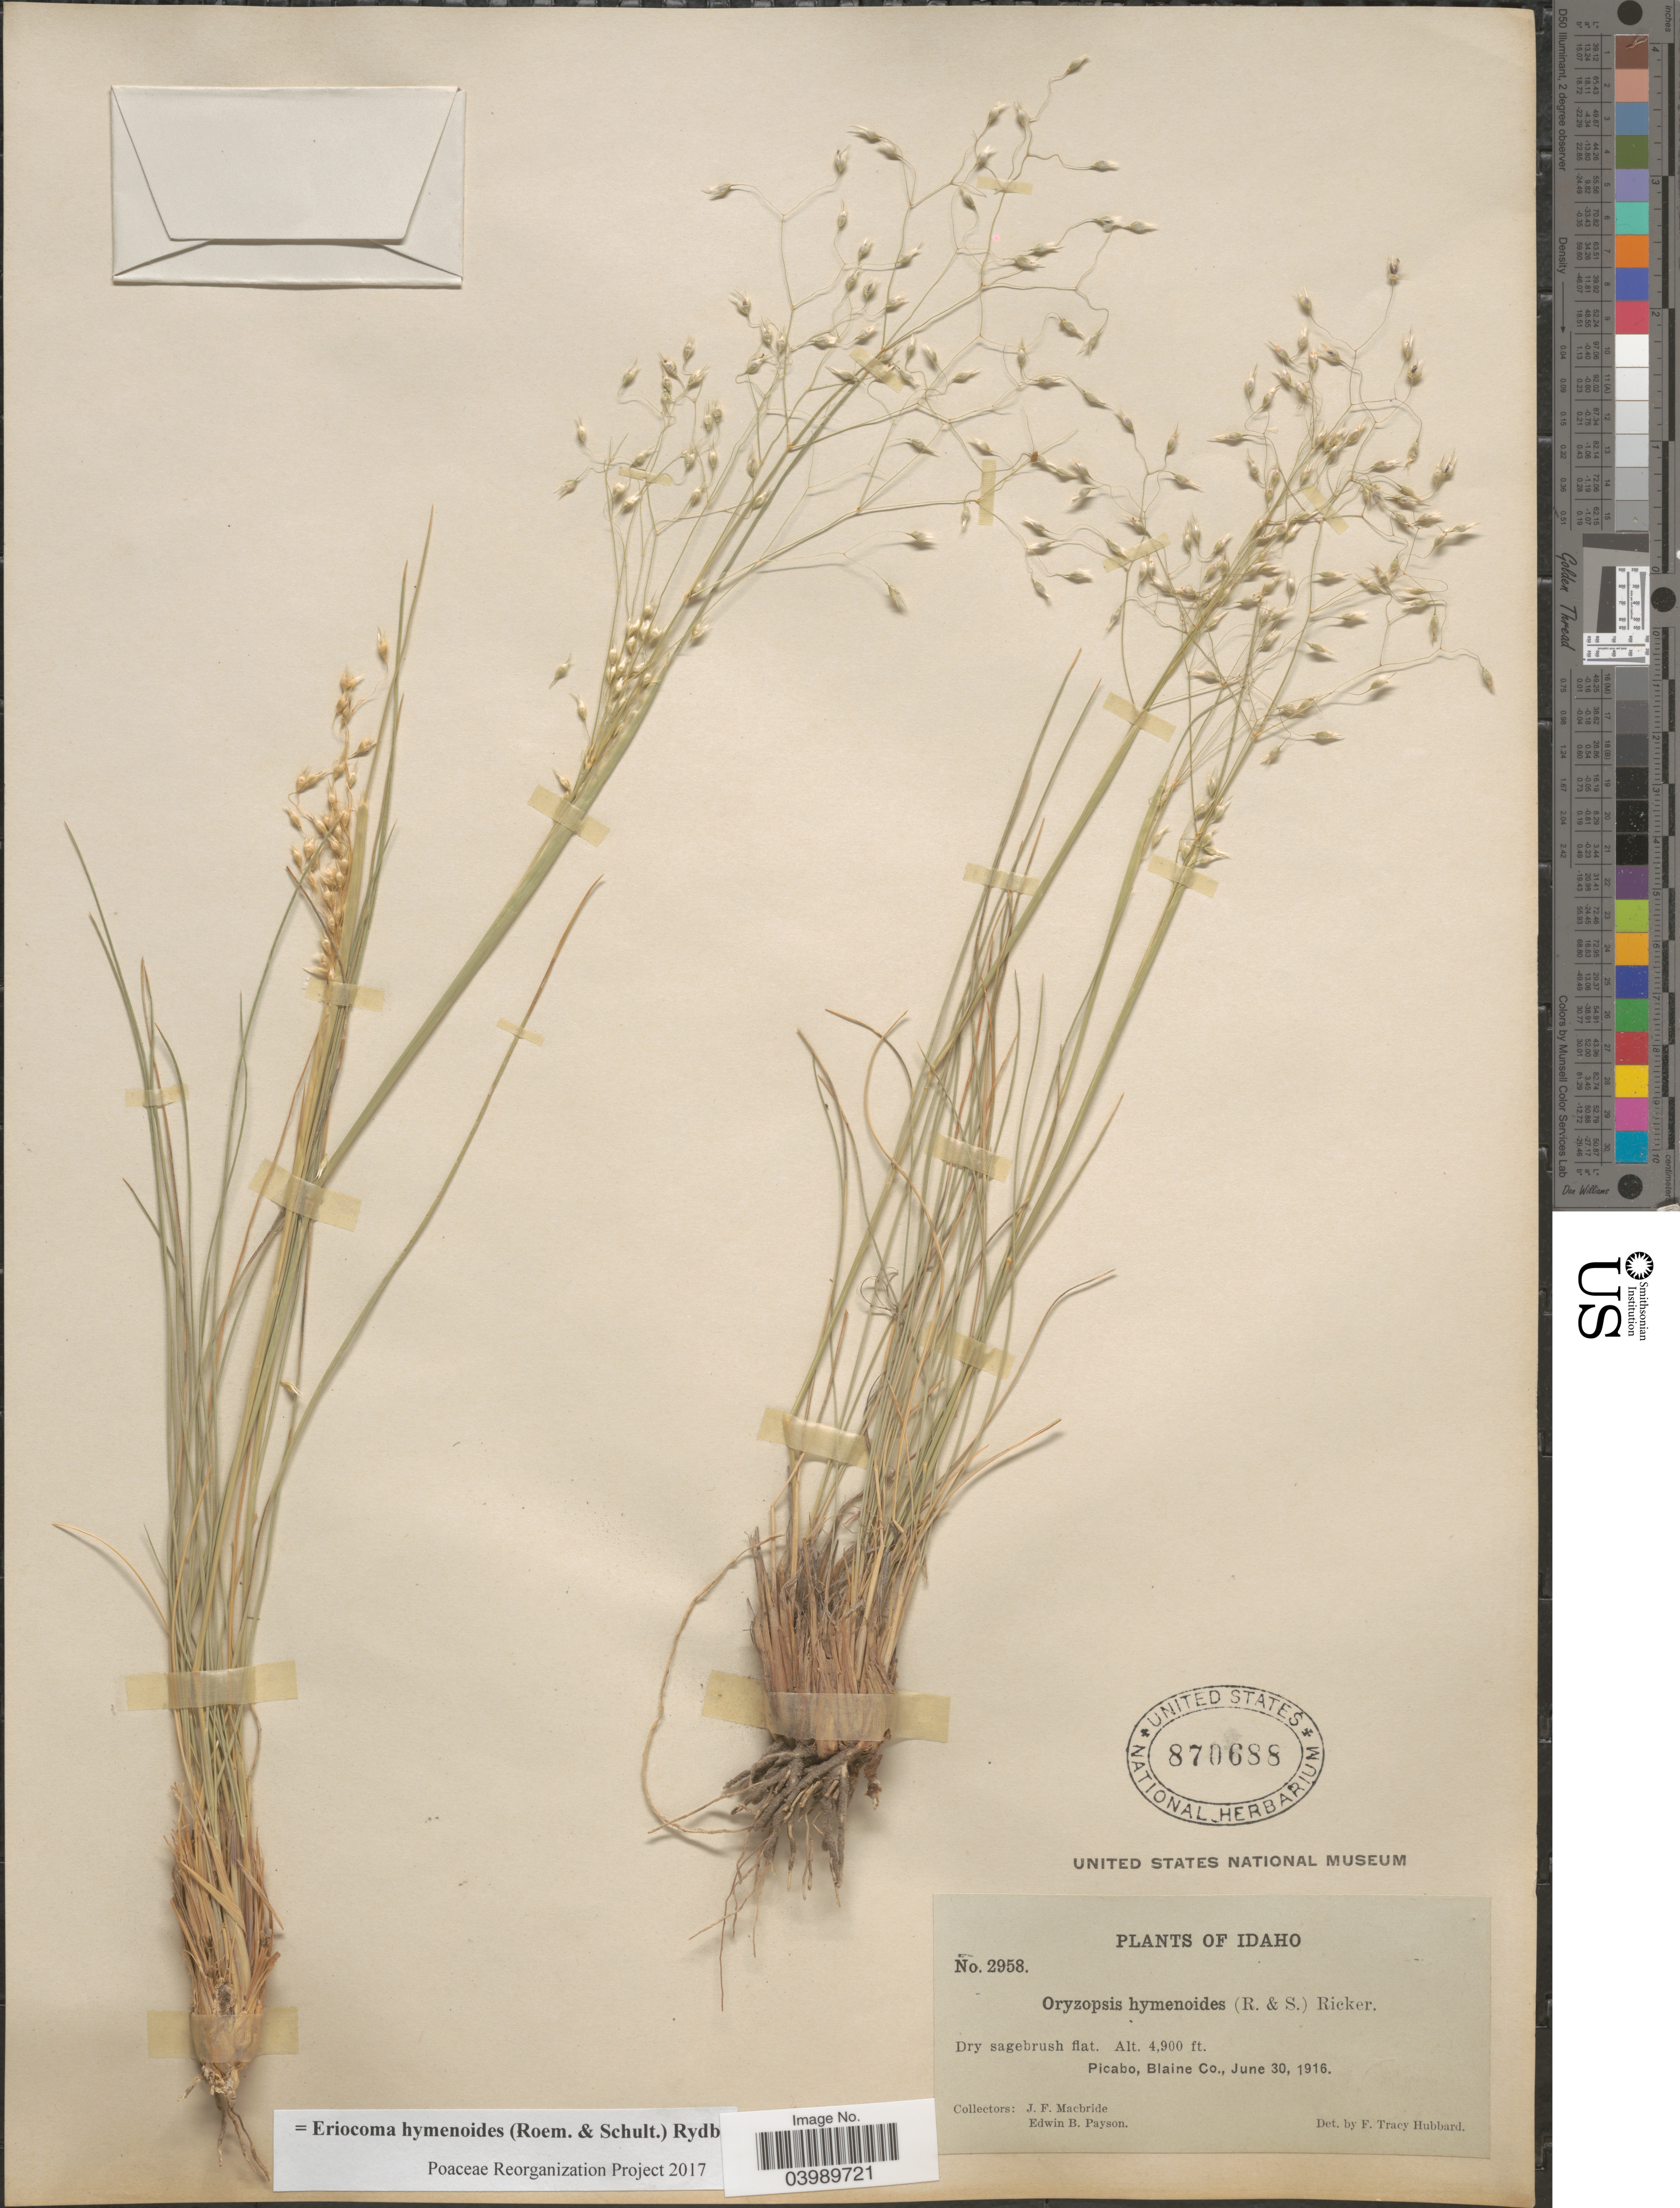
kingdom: Plantae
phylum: Tracheophyta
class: Liliopsida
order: Poales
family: Poaceae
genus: Eriocoma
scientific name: Eriocoma hymenoides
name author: (Roem. & Schult.) Rydb.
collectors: J. F. Macbride & E. B. Payson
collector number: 2958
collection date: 1916-06-30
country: United States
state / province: Idaho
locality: Picabo, Blaine Co.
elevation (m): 1494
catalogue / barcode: US 870688